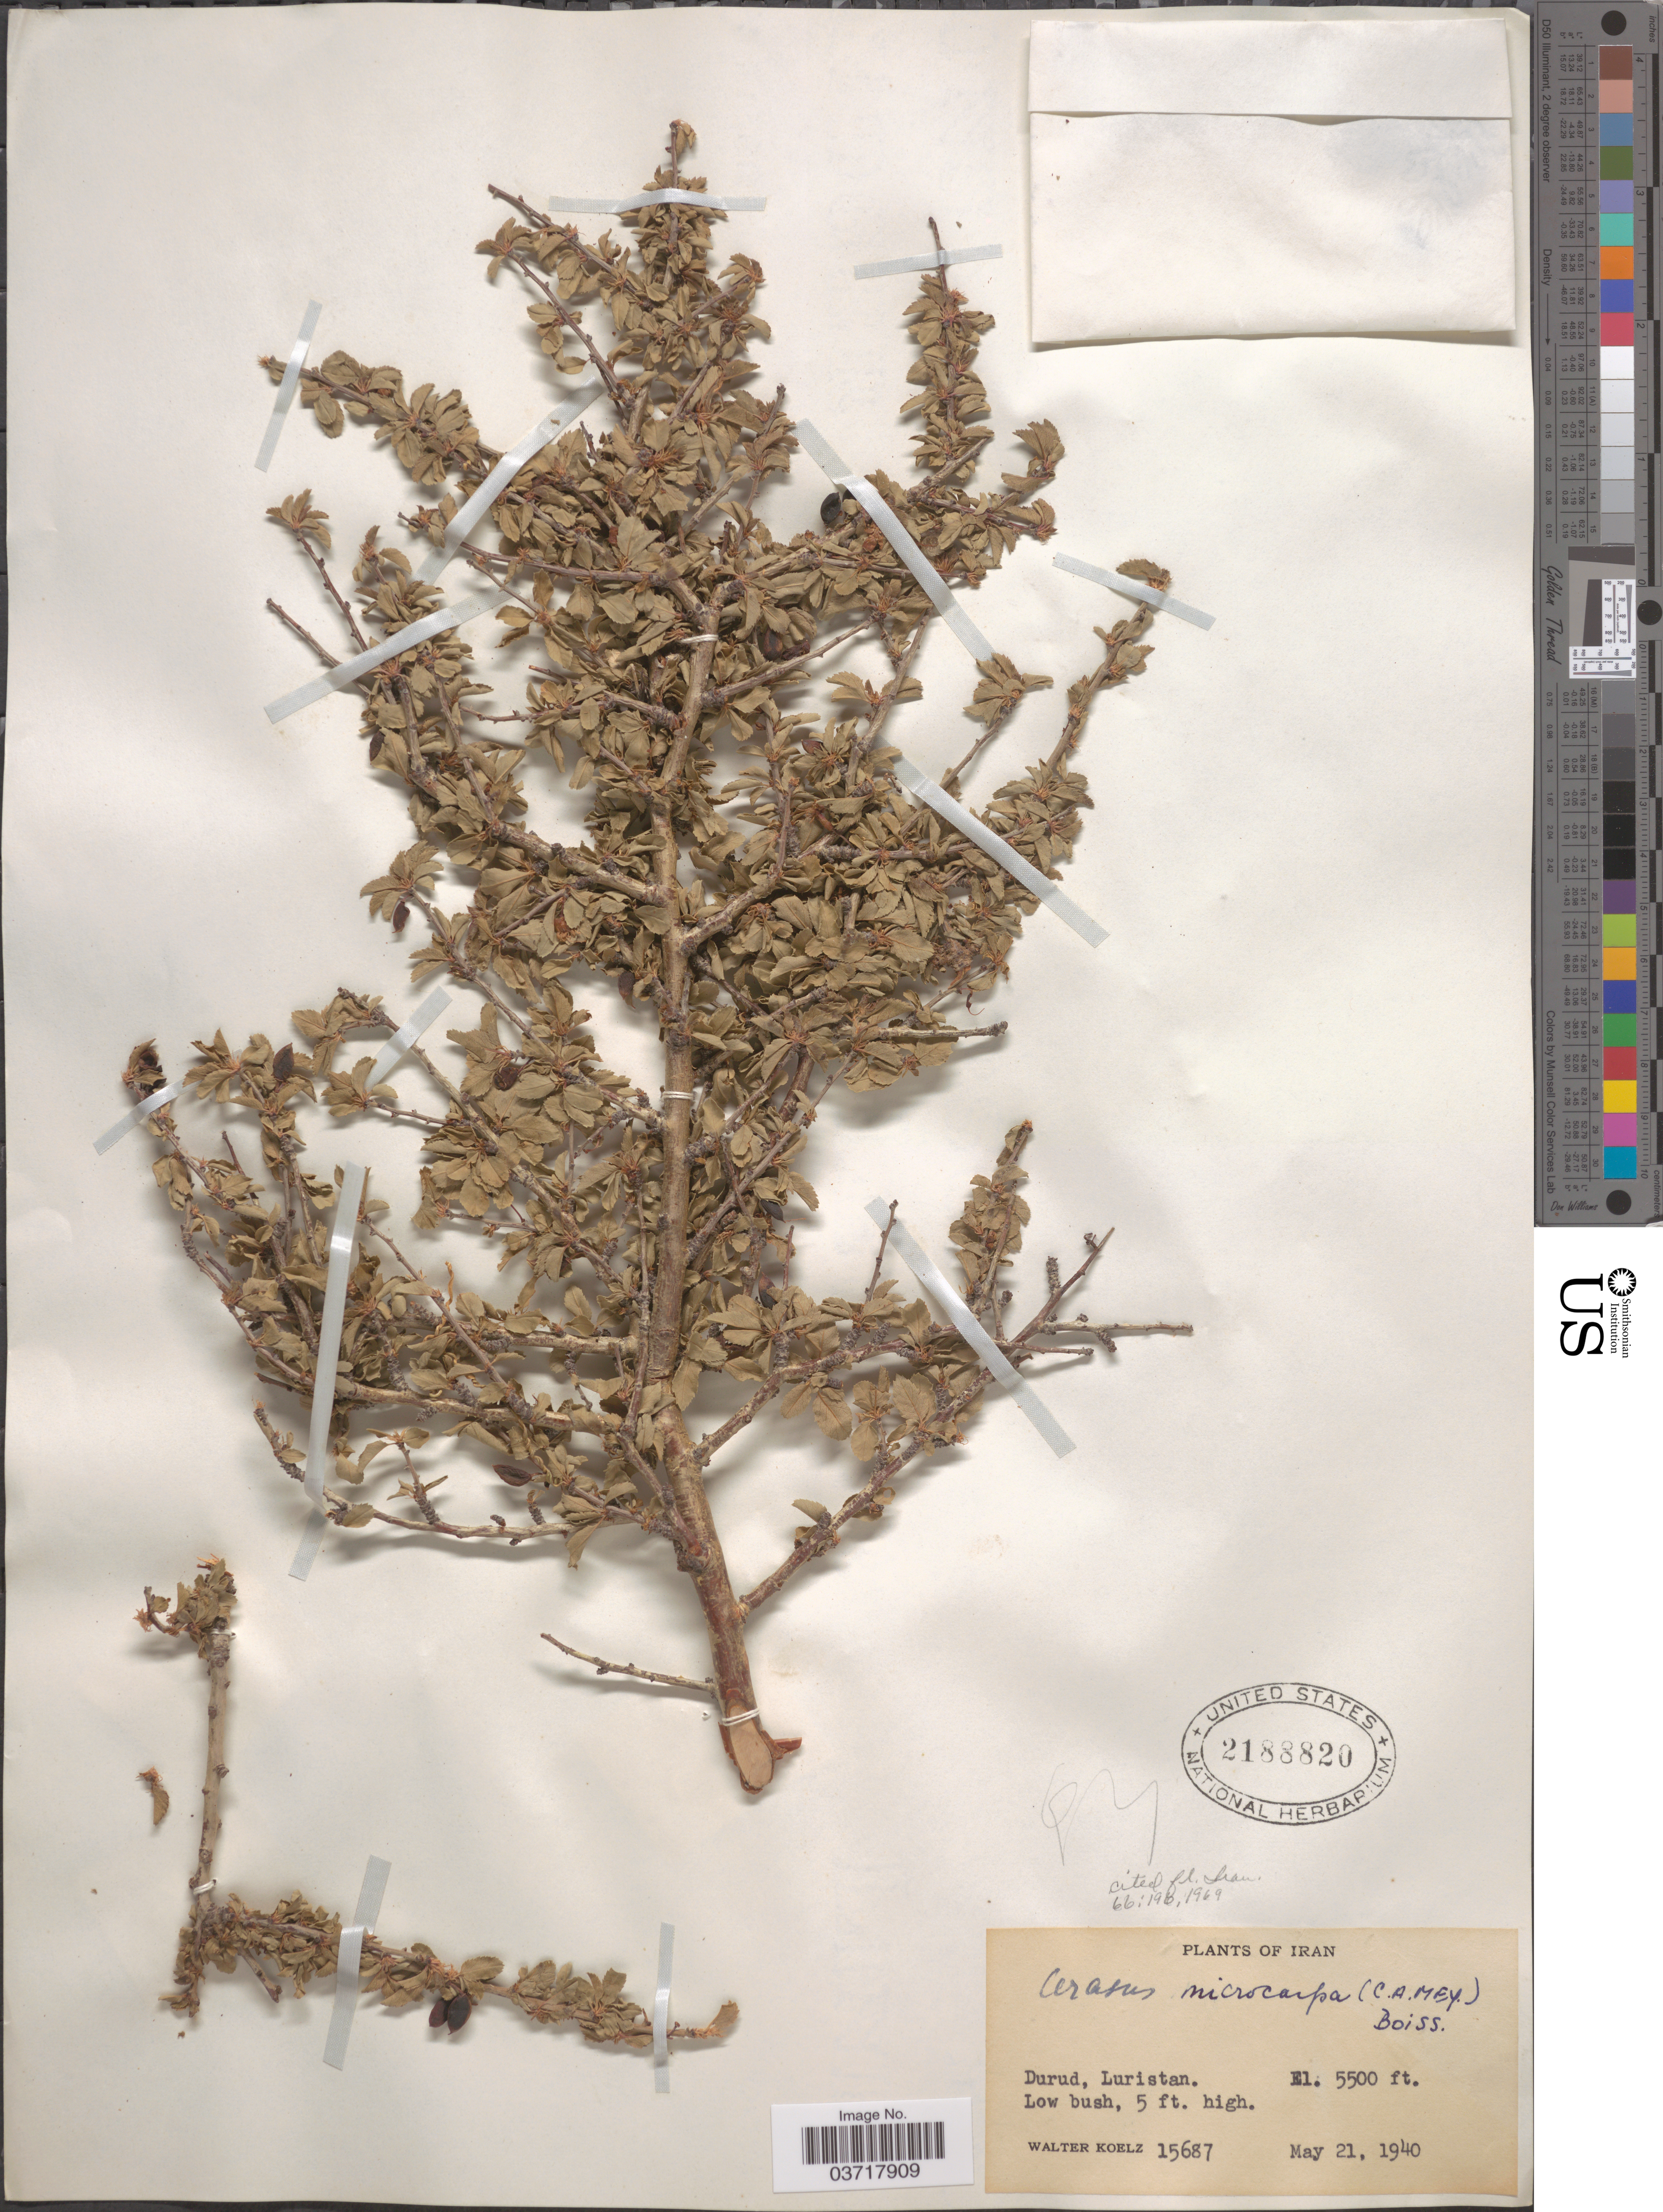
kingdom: Plantae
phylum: Tracheophyta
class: Magnoliopsida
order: Rosales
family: Rosaceae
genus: Prunus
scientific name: Prunus microcarpa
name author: C.A. Mey.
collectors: W. N. Koelz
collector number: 15687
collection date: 1940-05-21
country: Iran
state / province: Lorestan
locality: Durud, Luristan.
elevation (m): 1676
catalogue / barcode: US 2188820